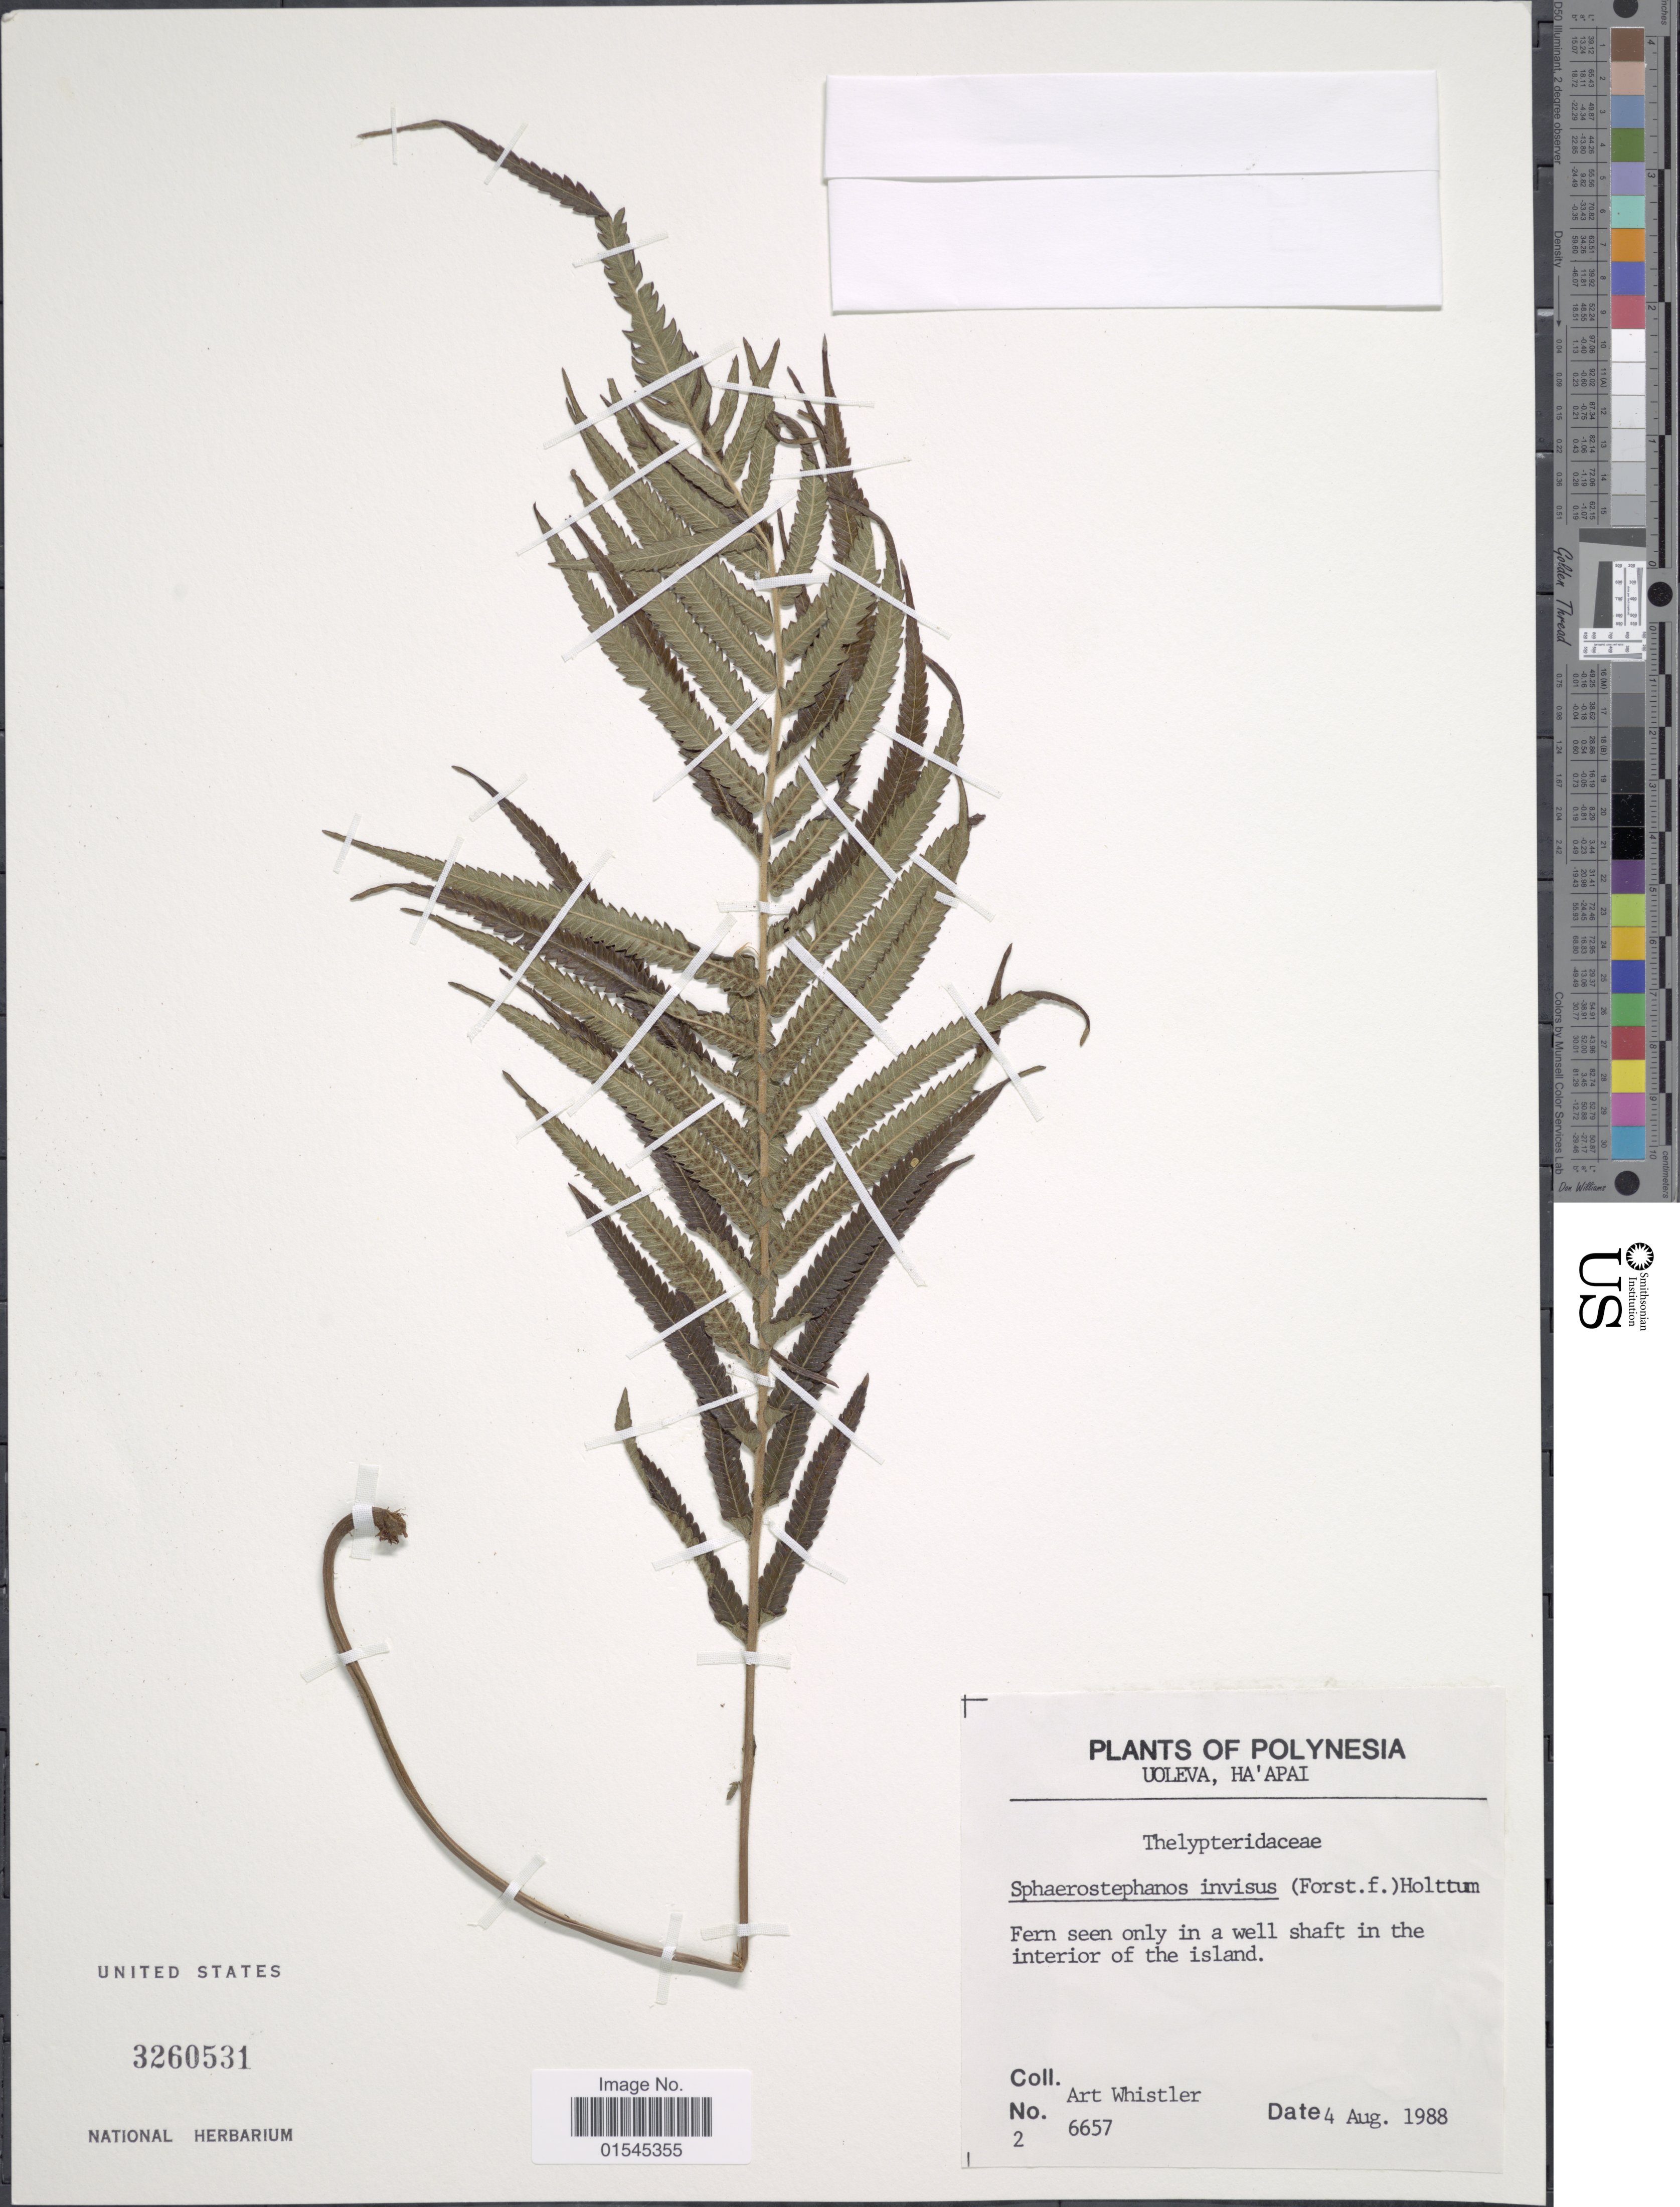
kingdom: Plantae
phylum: Tracheophyta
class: Polypodiopsida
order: Polypodiales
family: Thelypteridaceae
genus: Sphaerostephanos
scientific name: Sphaerostephanos invisus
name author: (G. Forst.) Holttum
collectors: A. Whistler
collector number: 6657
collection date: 1988-08-04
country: Tonga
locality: Plants of Polynesia. Uoleva, Ha' apai. Fern seen only in a well shaft in the interior of the island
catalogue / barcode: US 3260531